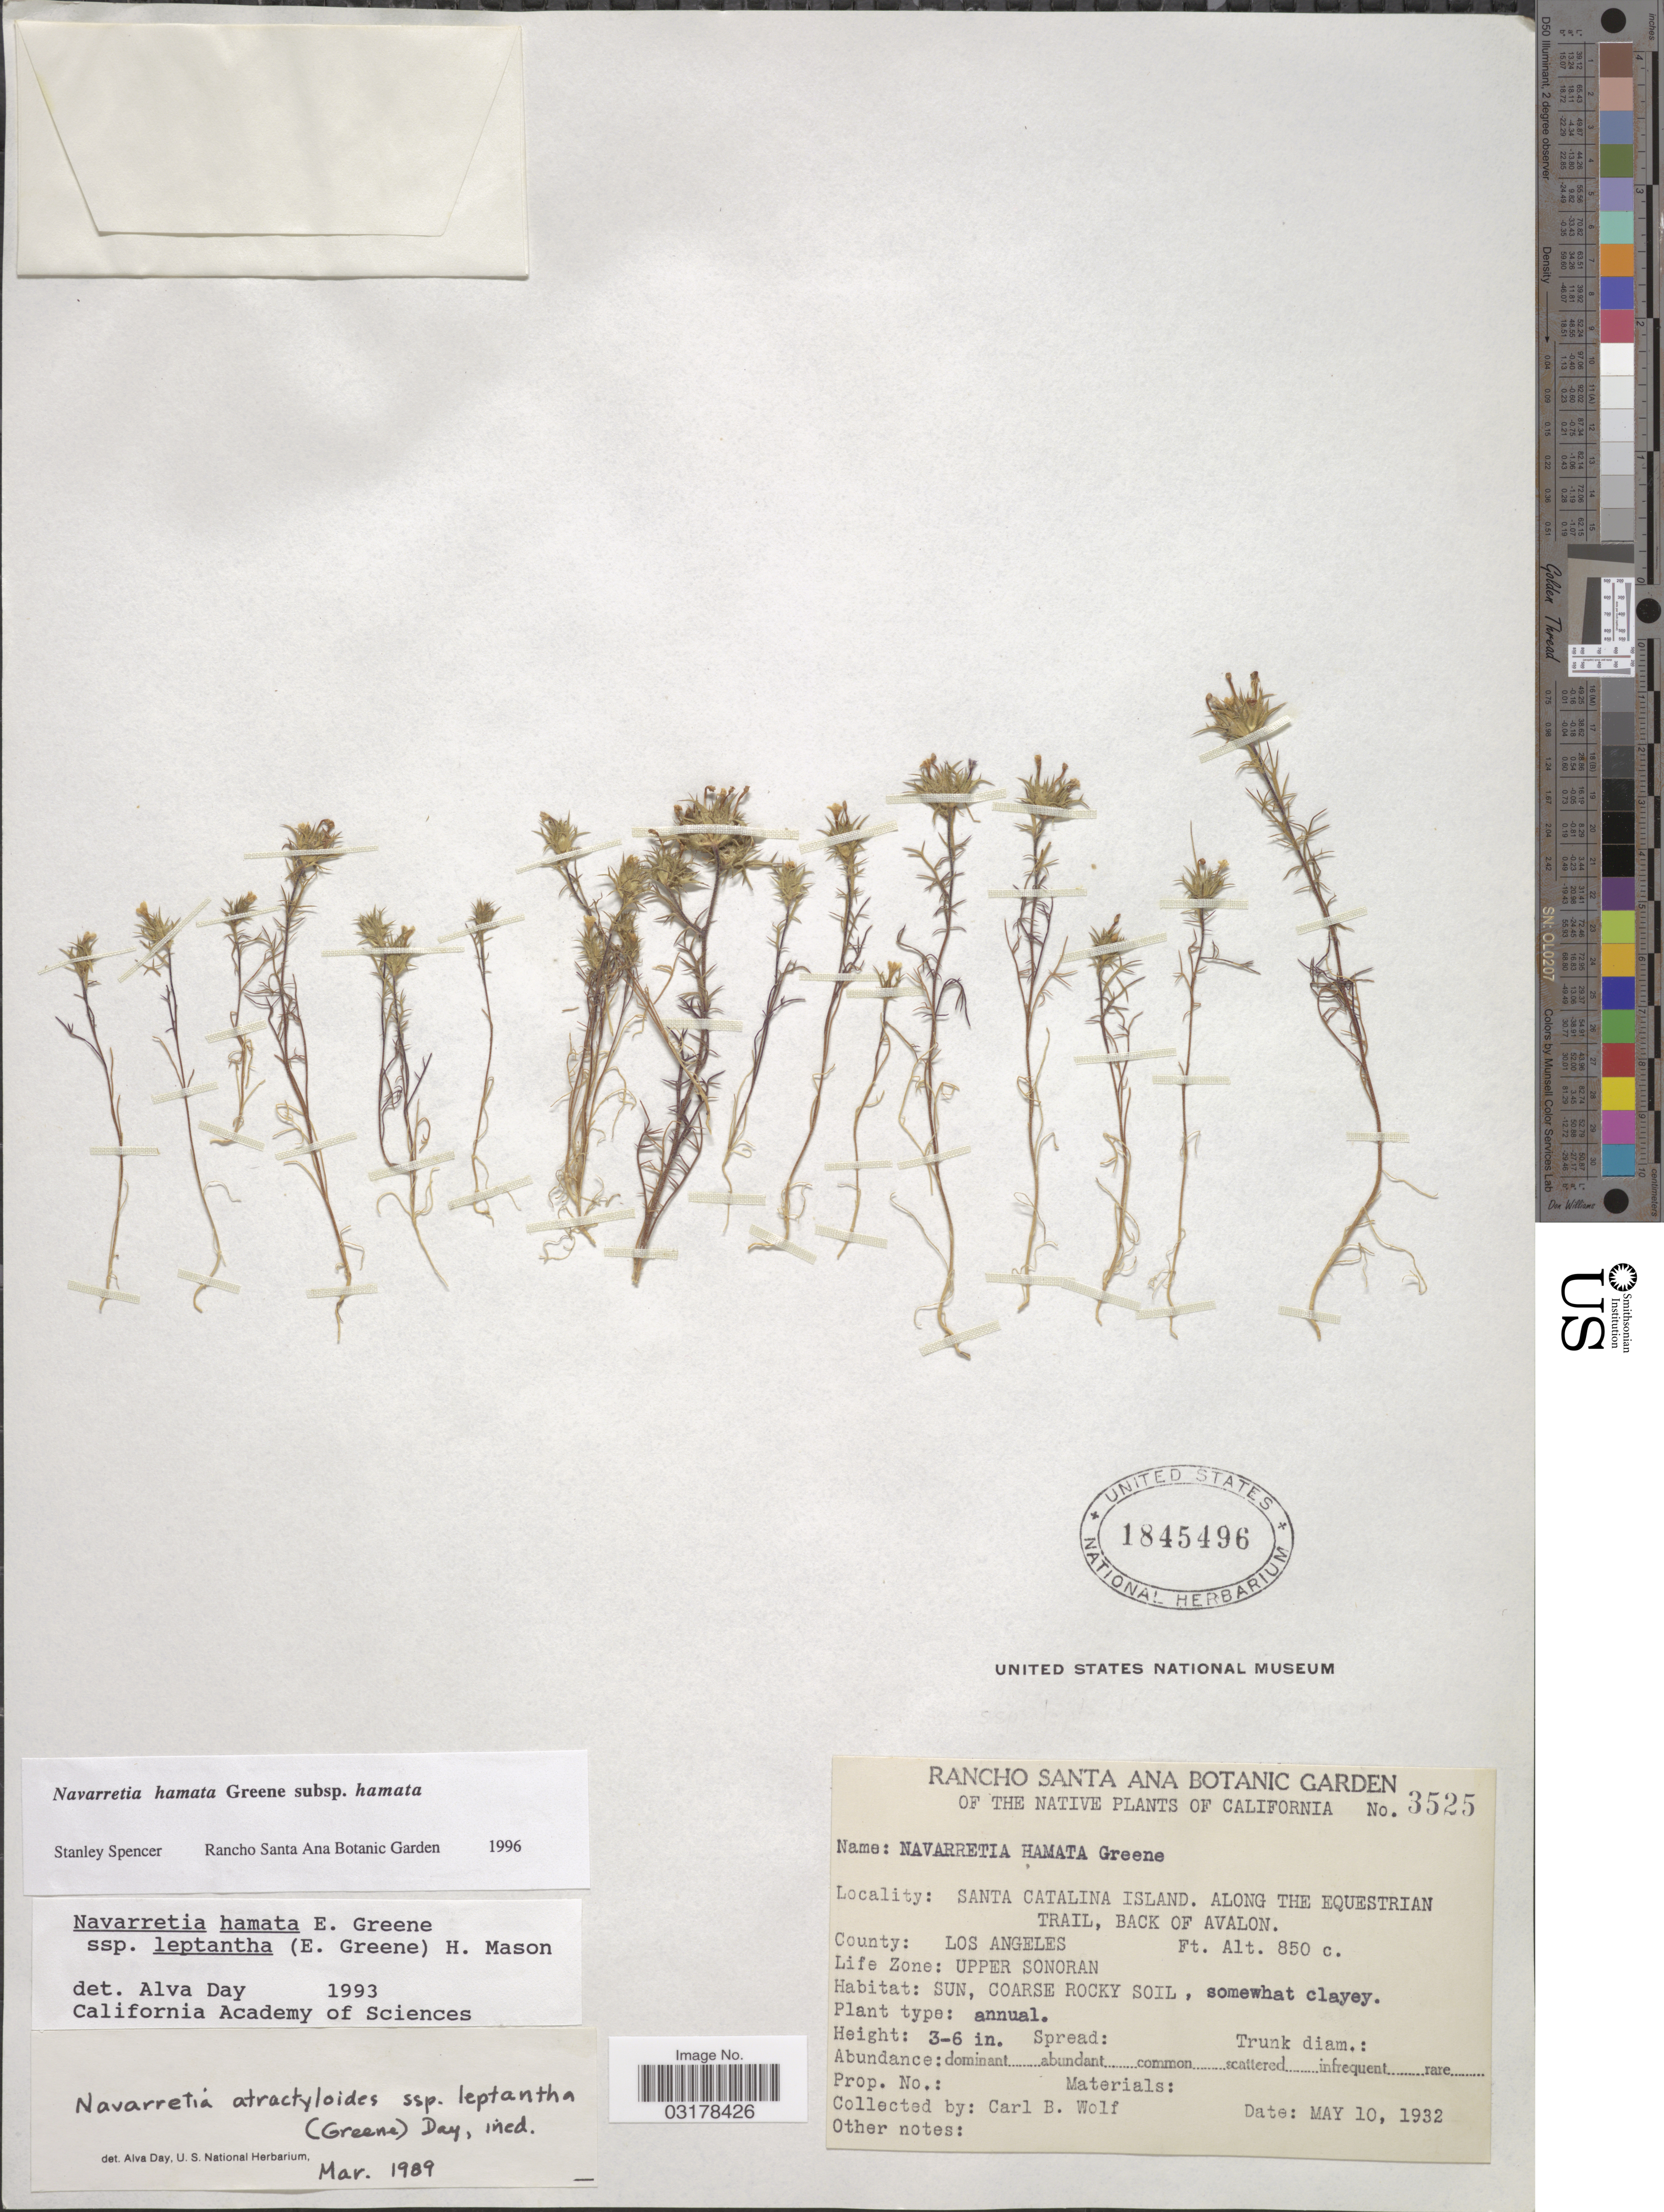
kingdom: Plantae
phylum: Tracheophyta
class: Magnoliopsida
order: Ericales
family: Polemoniaceae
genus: Navarretia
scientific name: Navarretia hamata var. hamata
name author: Greene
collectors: C. B. Wolf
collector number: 3525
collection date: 1932-05-10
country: United States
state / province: California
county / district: Los Angeles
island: Santa Catalina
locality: Santa Catalina Island. Along the Equestrian Trail, Back of Avalon. County: Los Angeles. Life Zone: Upper Sonoran.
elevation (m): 259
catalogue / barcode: US 1845496